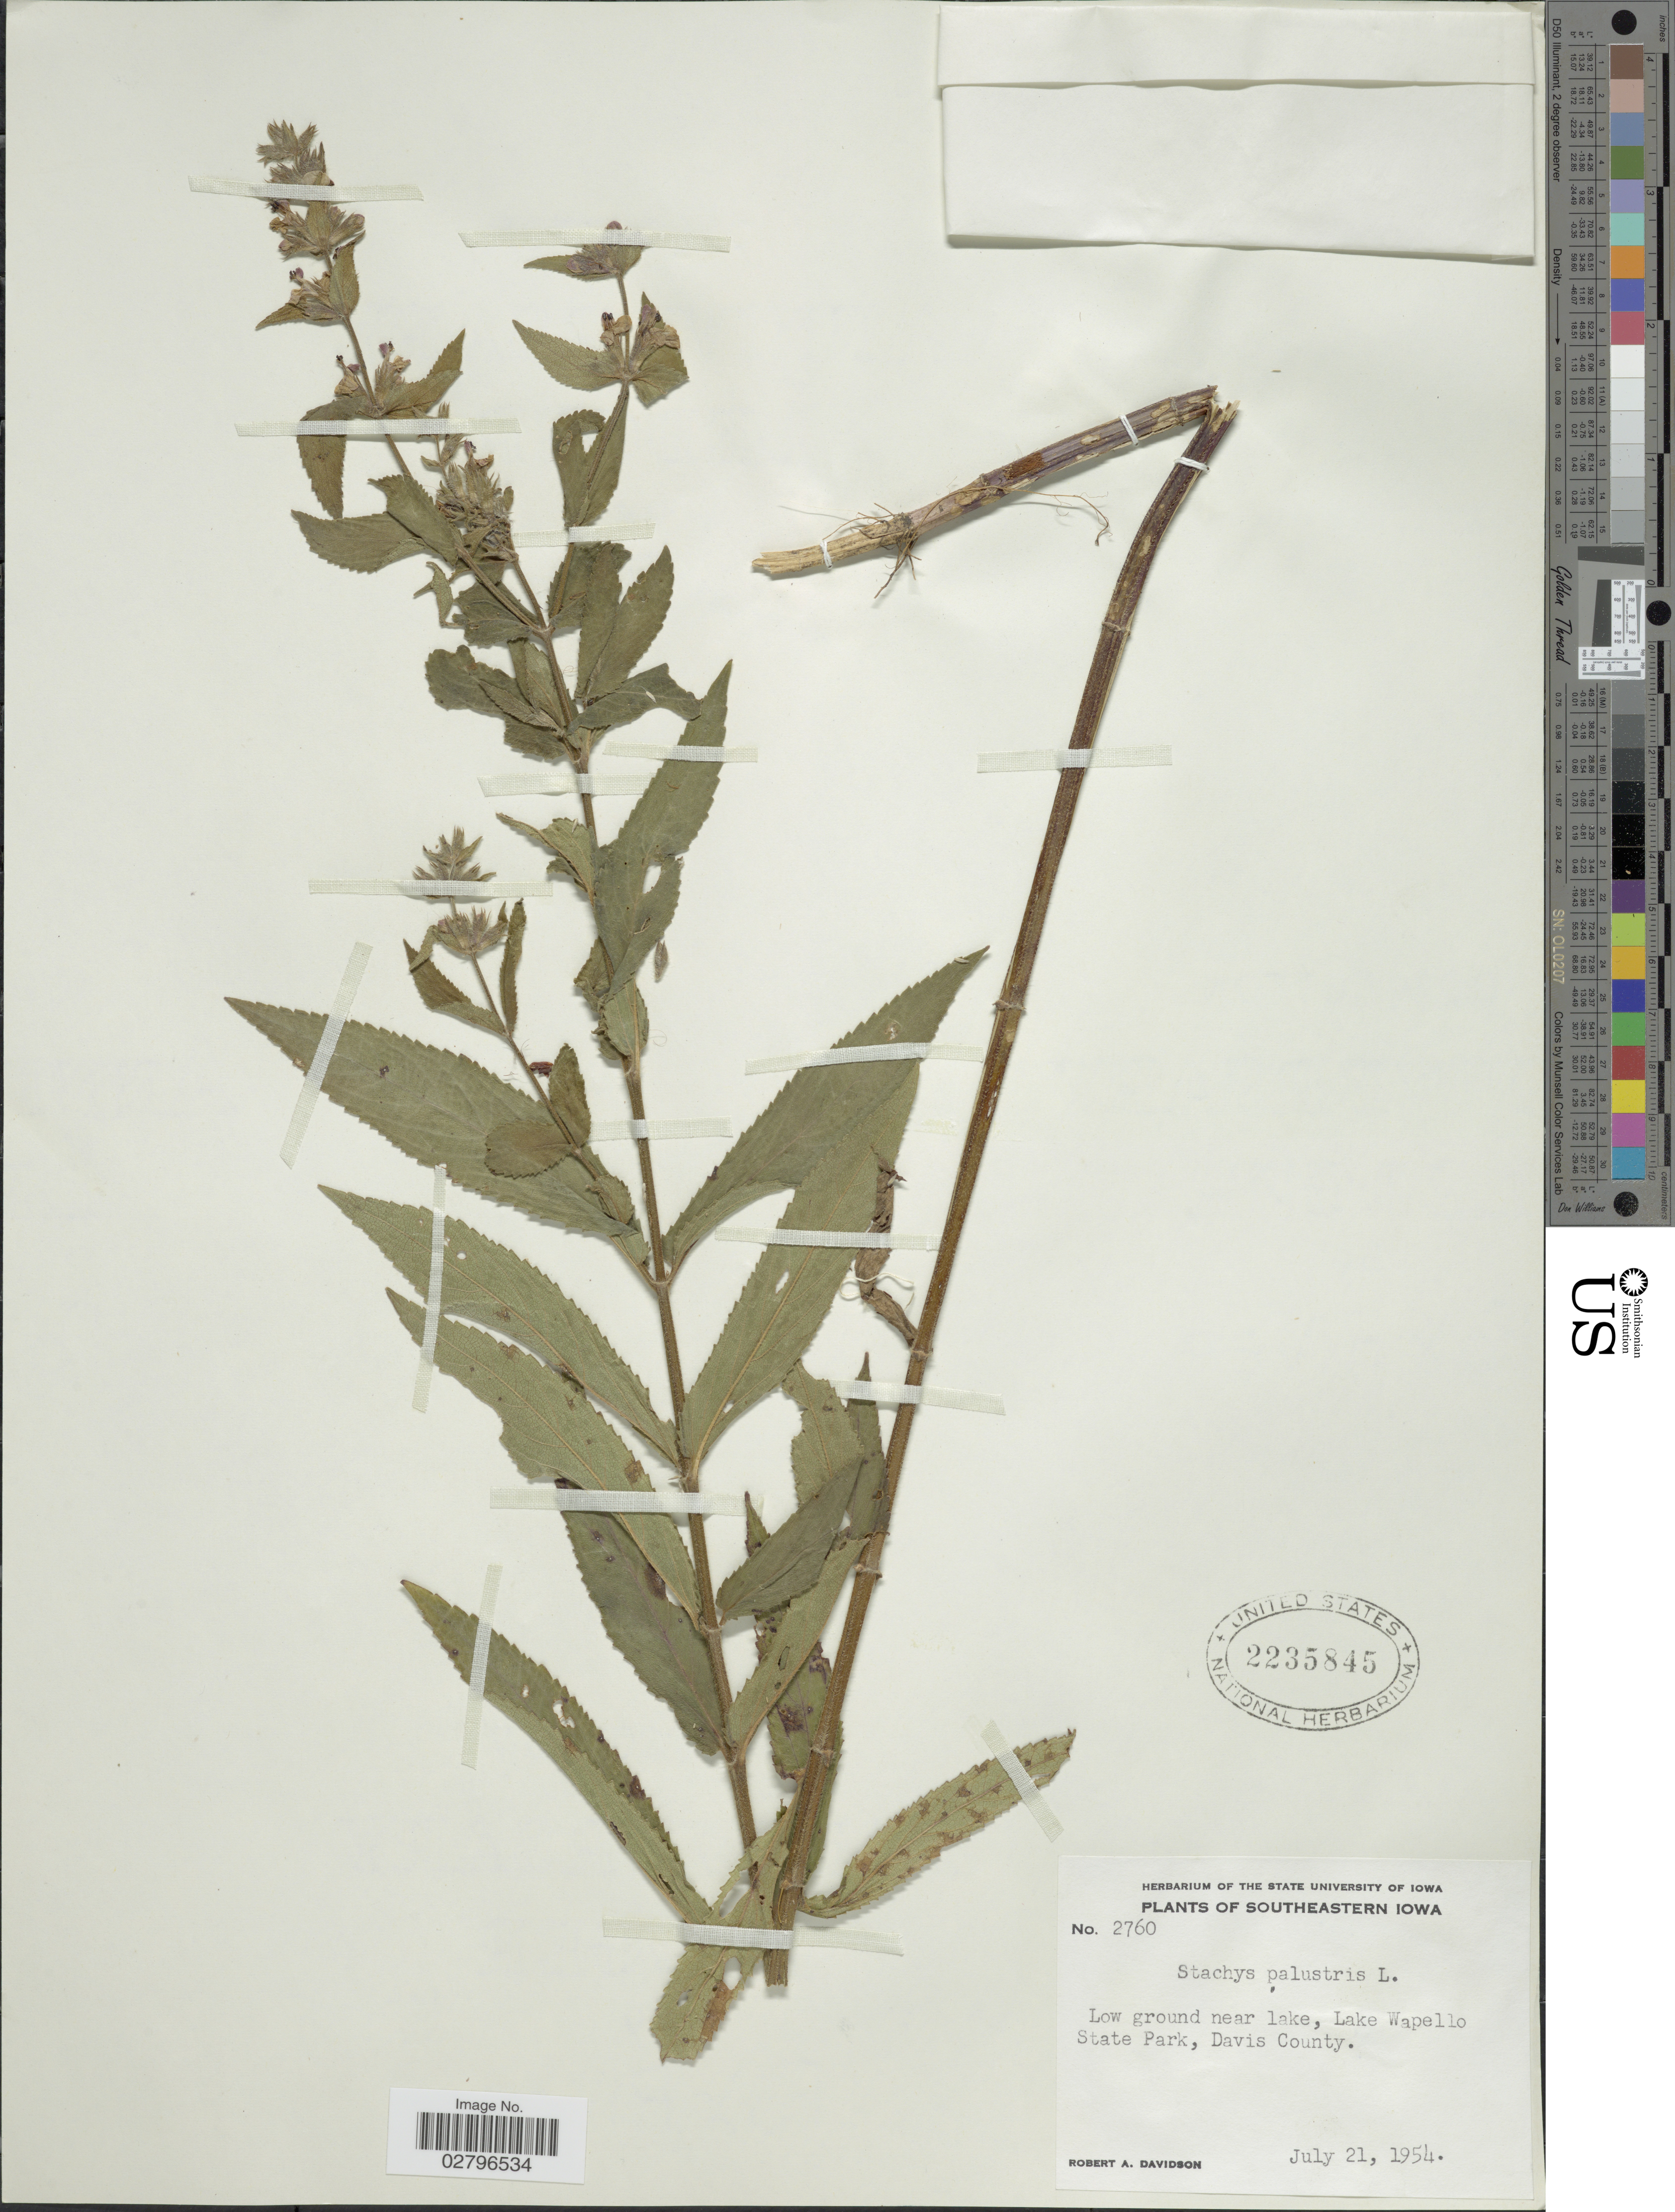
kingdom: Plantae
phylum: Tracheophyta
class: Magnoliopsida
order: Lamiales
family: Lamiaceae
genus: Stachys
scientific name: Stachys palustris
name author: L.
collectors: R. A. Davidson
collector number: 2760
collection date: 1954-07-21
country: United States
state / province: Iowa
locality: Southeastern Iowa. Low ground near lake, Lake Wapello State Park, Davis County.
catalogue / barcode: US 2235845